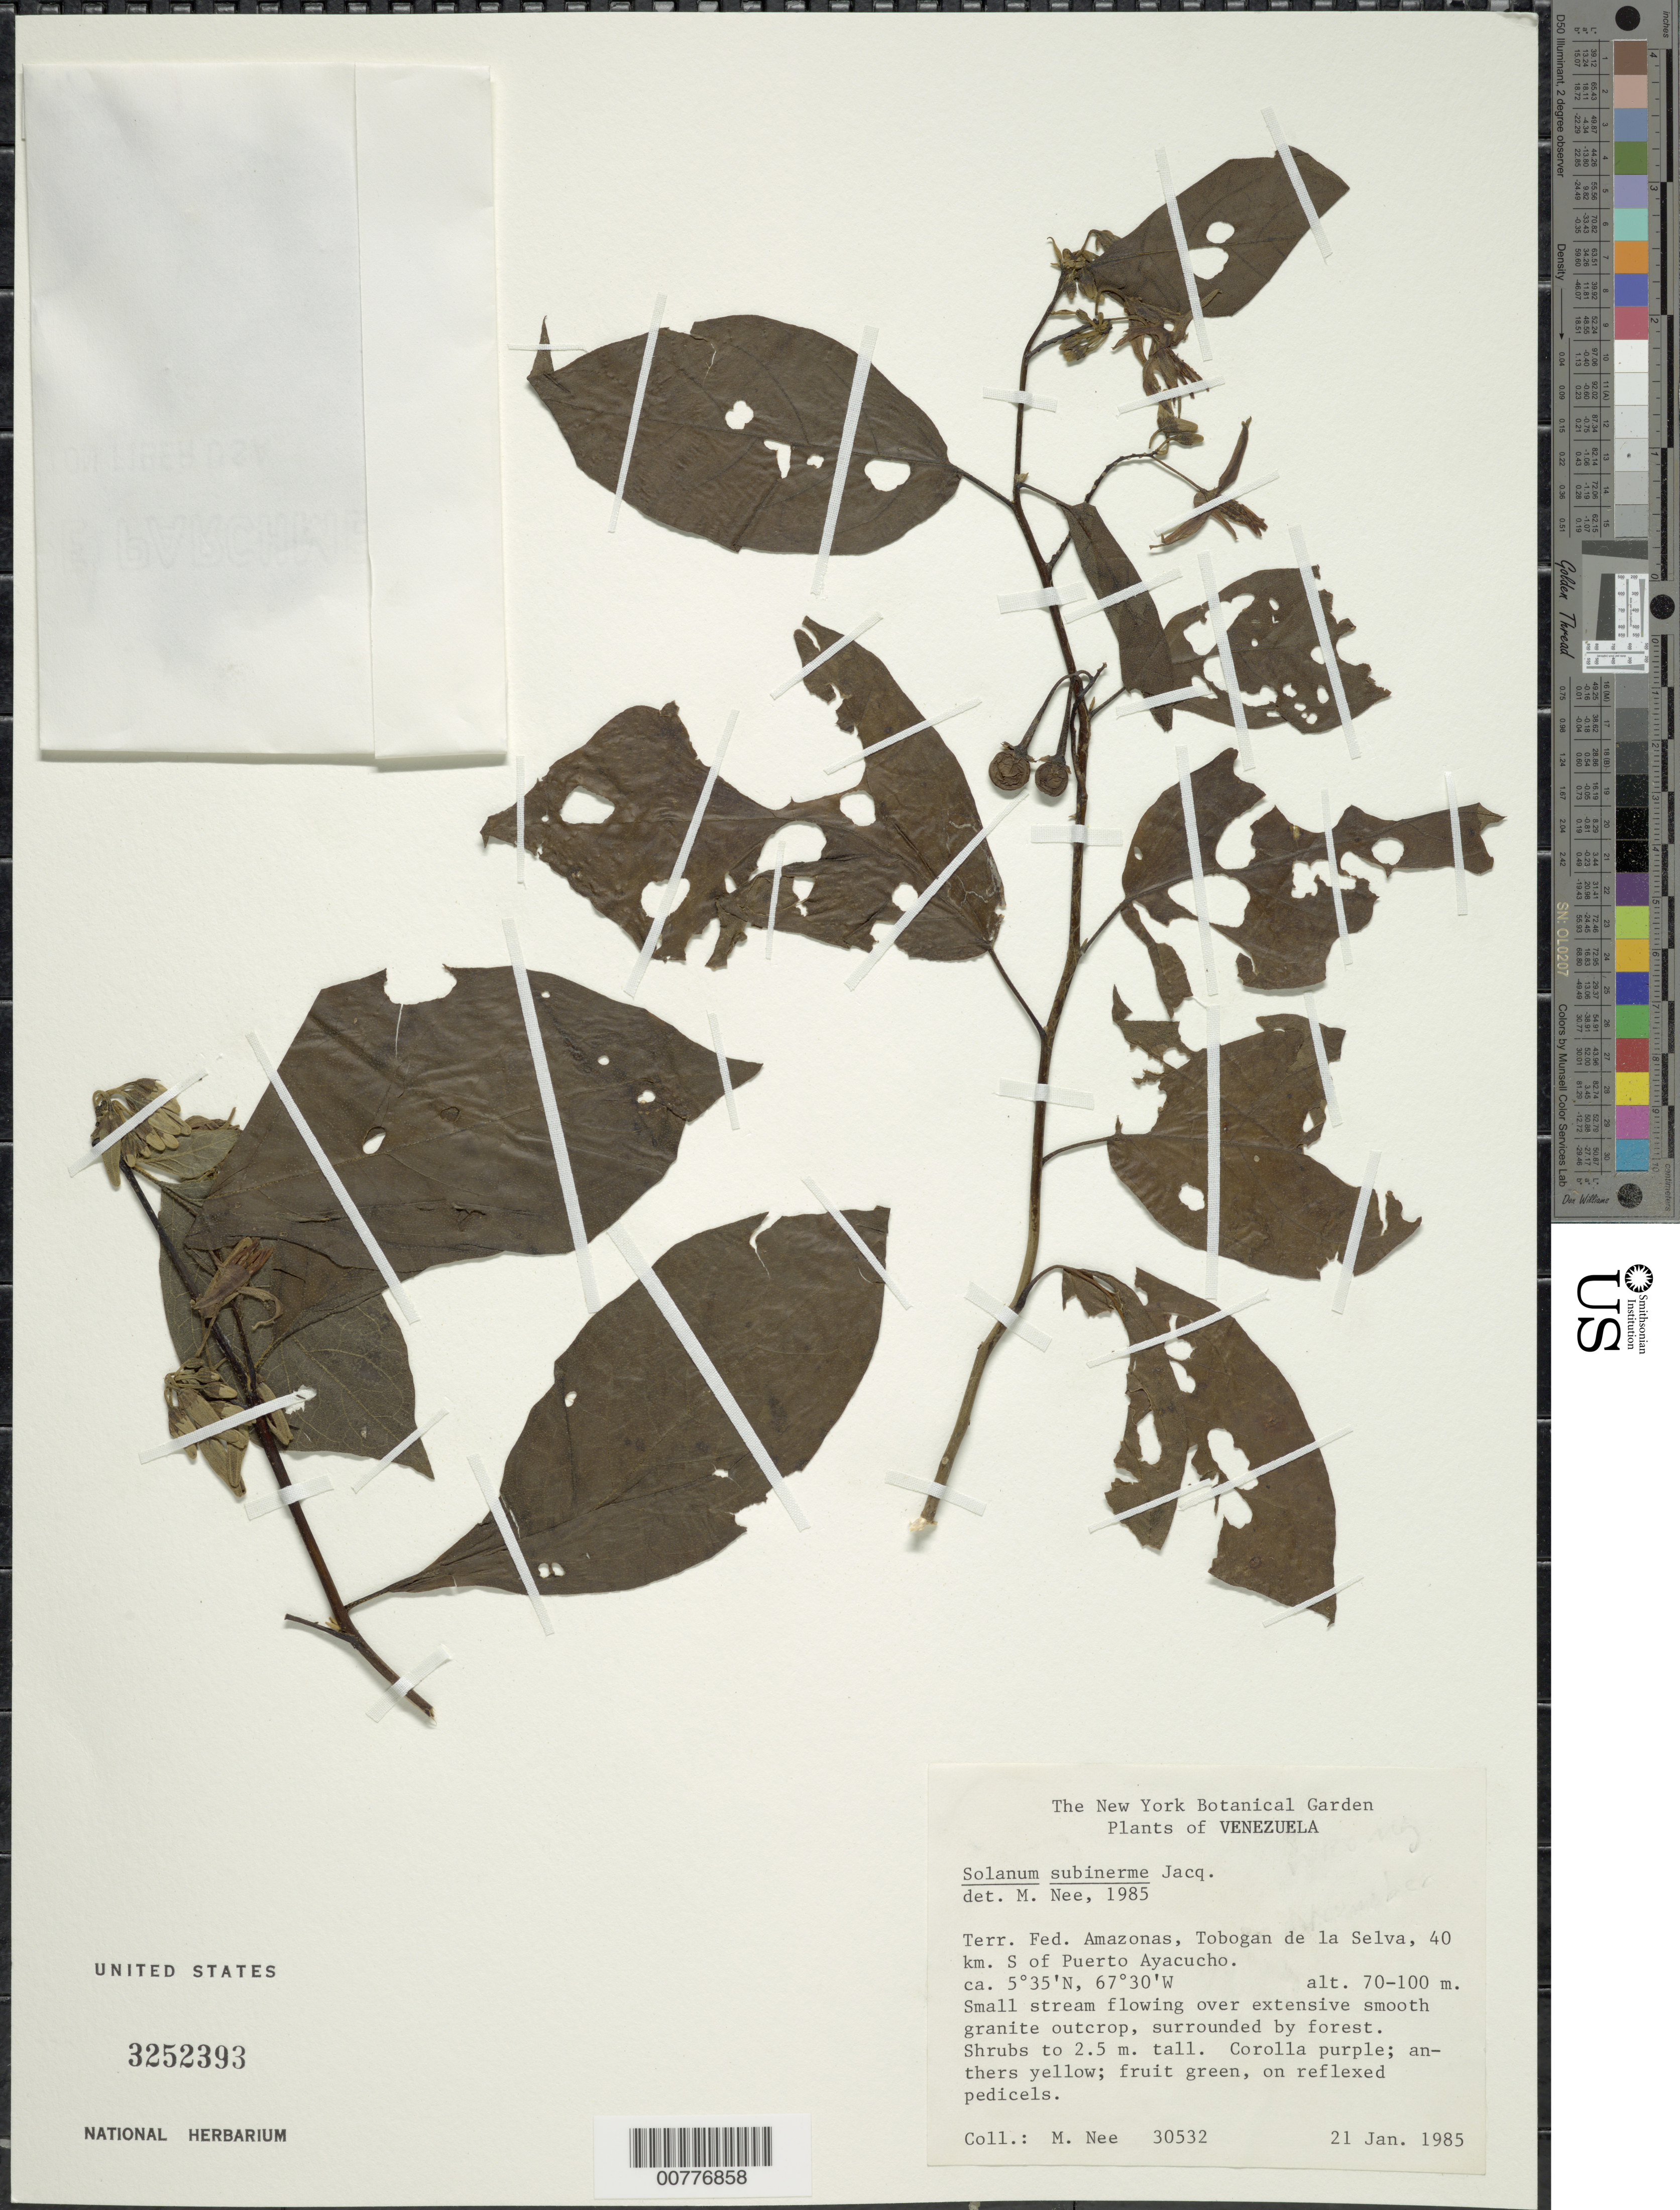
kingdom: Plantae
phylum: Tracheophyta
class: Magnoliopsida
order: Solanales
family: Solanaceae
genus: Solanum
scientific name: Solanum subinerme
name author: Jacq.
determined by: Nee, Michael H.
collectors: M. Nee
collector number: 30532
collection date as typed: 1 Jan 1985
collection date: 1985-01-01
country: Venezuela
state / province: Amazonas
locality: Tobogan de la Selva, 40 km S of Puerto Ayacucho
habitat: Small stream flowing over extensive smooth granite outcrop, surrounded by forest. On damp places on sloping granite.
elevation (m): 70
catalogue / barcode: US 3252393